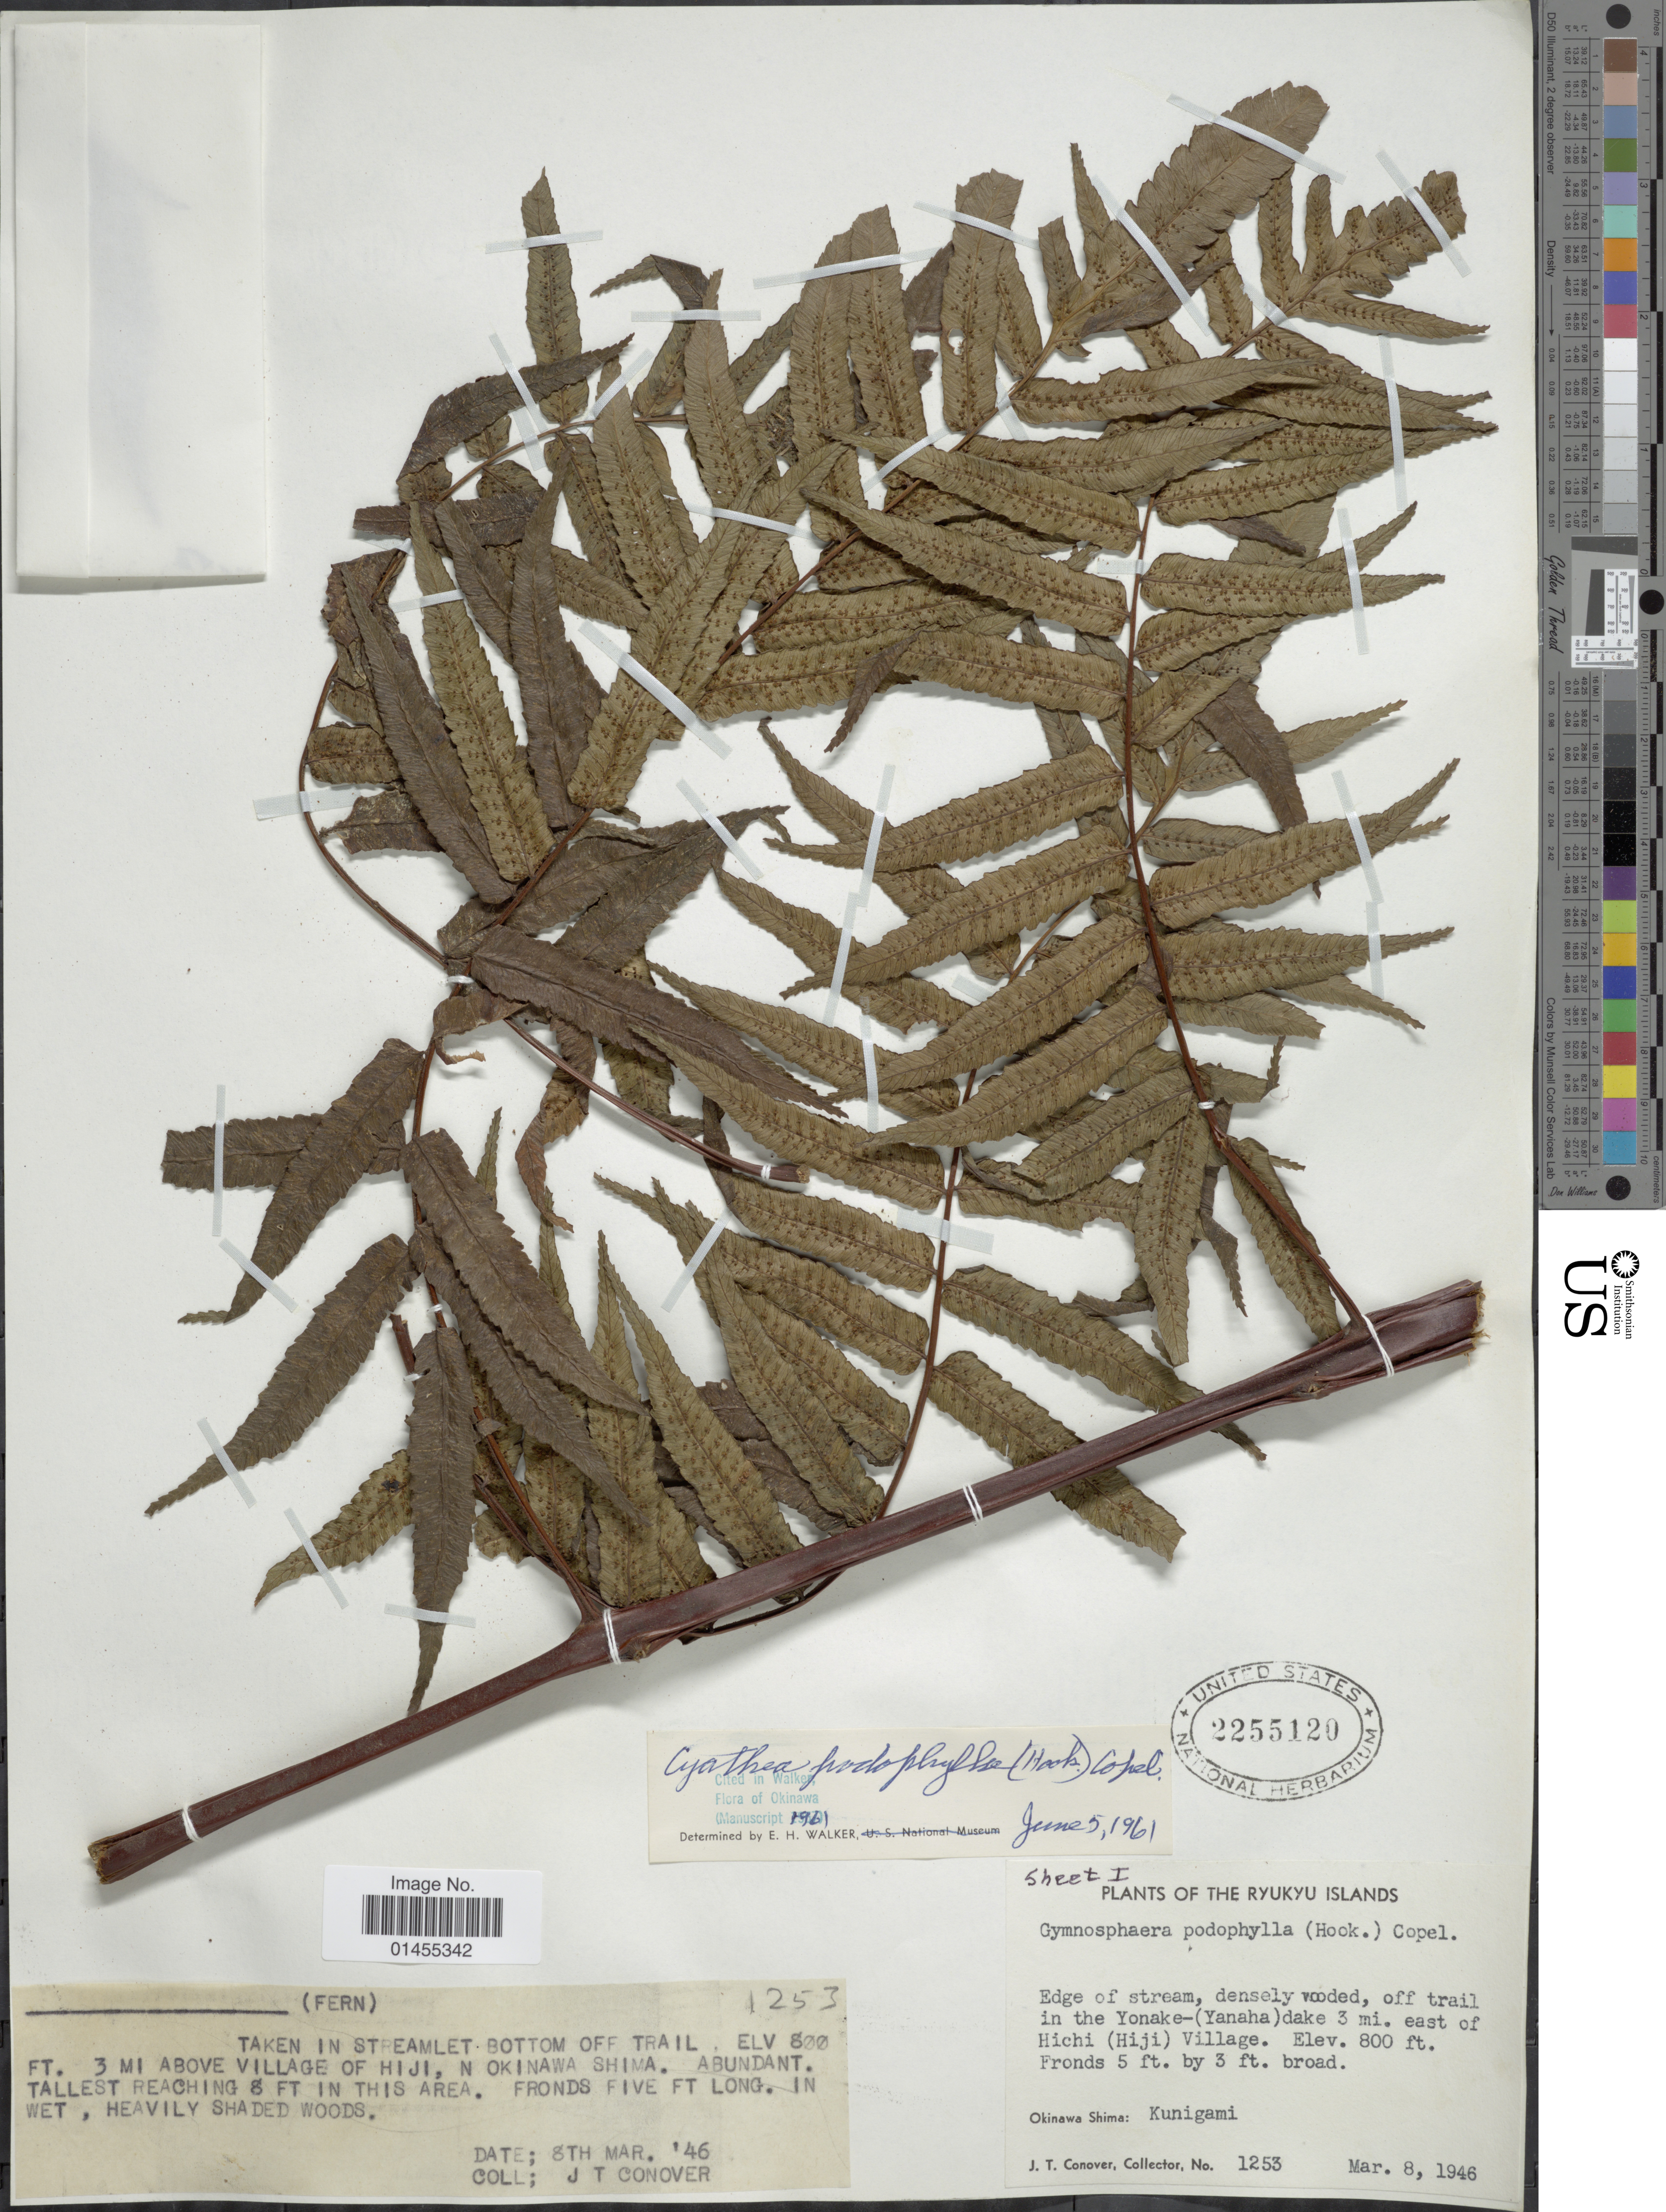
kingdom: Plantae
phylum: Tracheophyta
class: Polypodiopsida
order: Cyatheales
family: Cyatheaceae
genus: Alsophila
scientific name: Alsophila podophylla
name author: Hook.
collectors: J. T. Conover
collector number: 1253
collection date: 1946-03-08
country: Japan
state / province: Okinawa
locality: Ryukyu Islands, Edge of stream, densely wooded, off trail in the Yonake-(Yanaha) dake 3 mi. east of Hichi (Hiji) Village.Okinawa Shima: Kunigami.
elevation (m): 244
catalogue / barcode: US 2255120